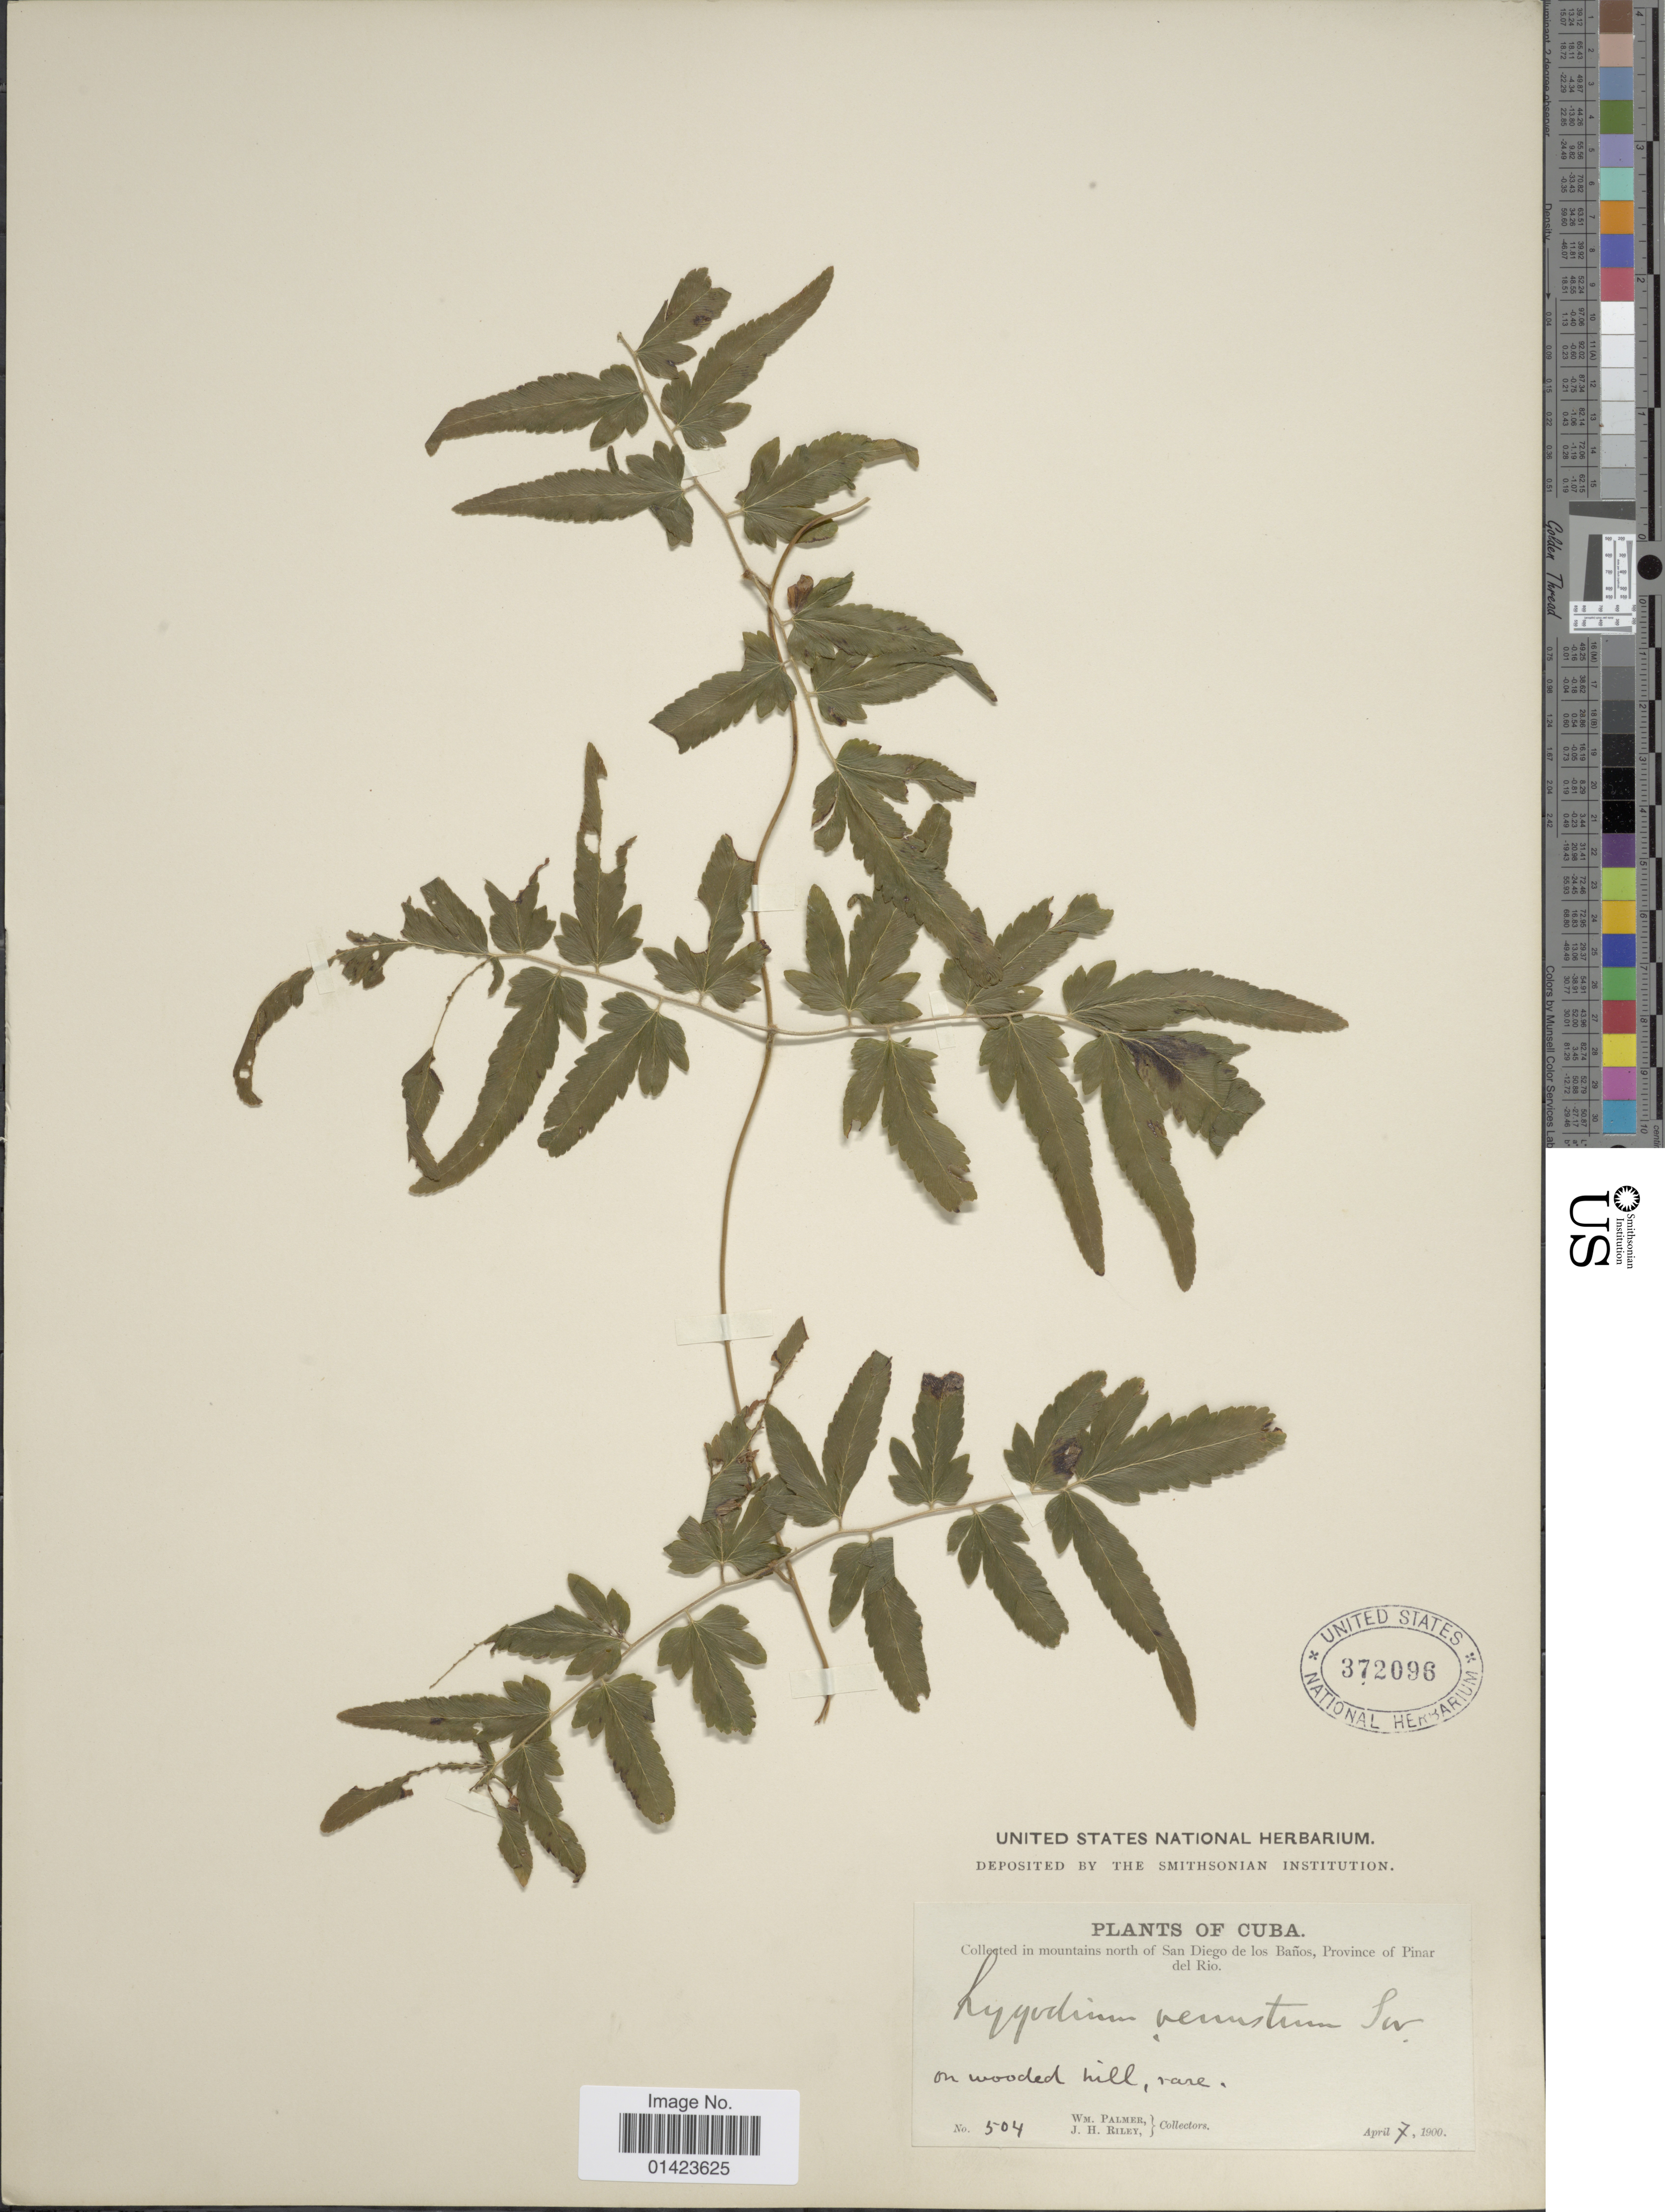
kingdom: Plantae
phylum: Tracheophyta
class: Polypodiopsida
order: Schizaeales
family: Lygodiaceae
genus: Lygodium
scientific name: Lygodium venustum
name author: Sw.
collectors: W. Palmer & J. H. Riley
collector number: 504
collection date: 1900-04-07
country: Cuba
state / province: Pinar del Río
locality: Mountains north of San Diego de los Banos, province of Pinar del Rio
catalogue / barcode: US 372096